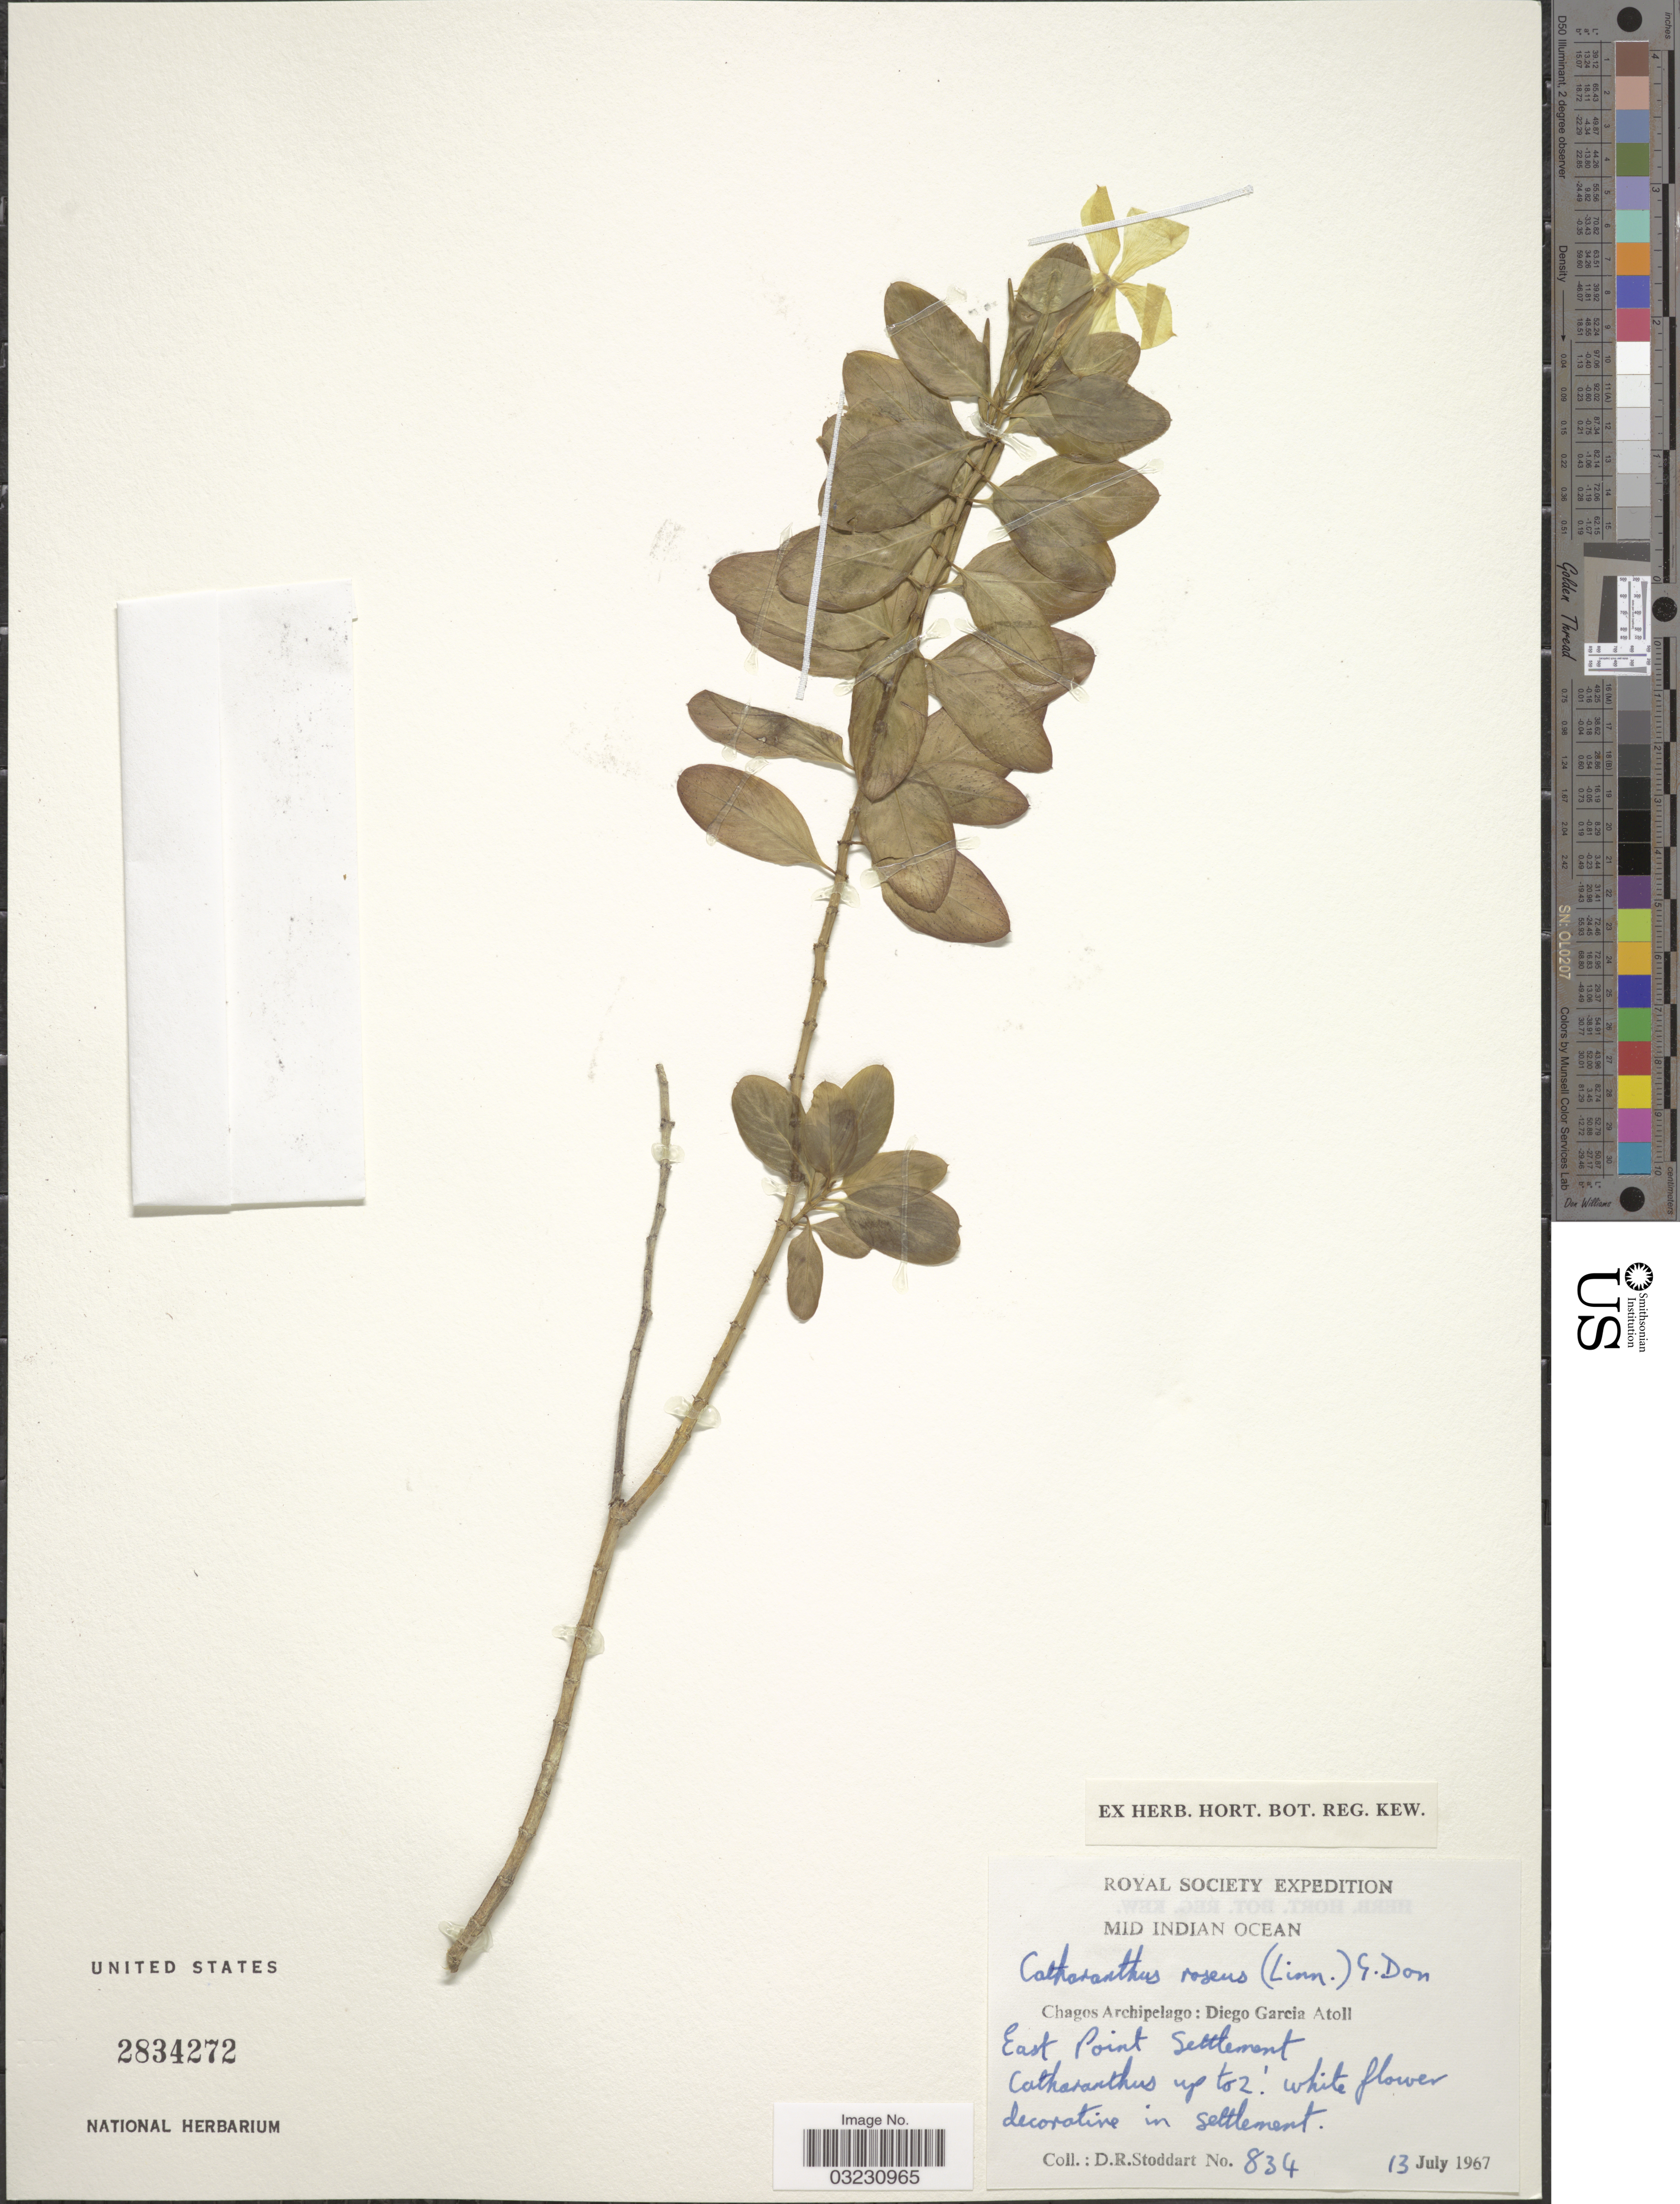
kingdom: Plantae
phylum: Tracheophyta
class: Magnoliopsida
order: Gentianales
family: Apocynaceae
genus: Catharanthus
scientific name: Catharanthus roseus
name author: (L.) G. Don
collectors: D. R. Stoddart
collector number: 834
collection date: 1967-07-13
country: British Indian Ocean Territory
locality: Diego Garcia Atoll, East Point Settlement. Mid Indian Ocean.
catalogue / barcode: US 2834272